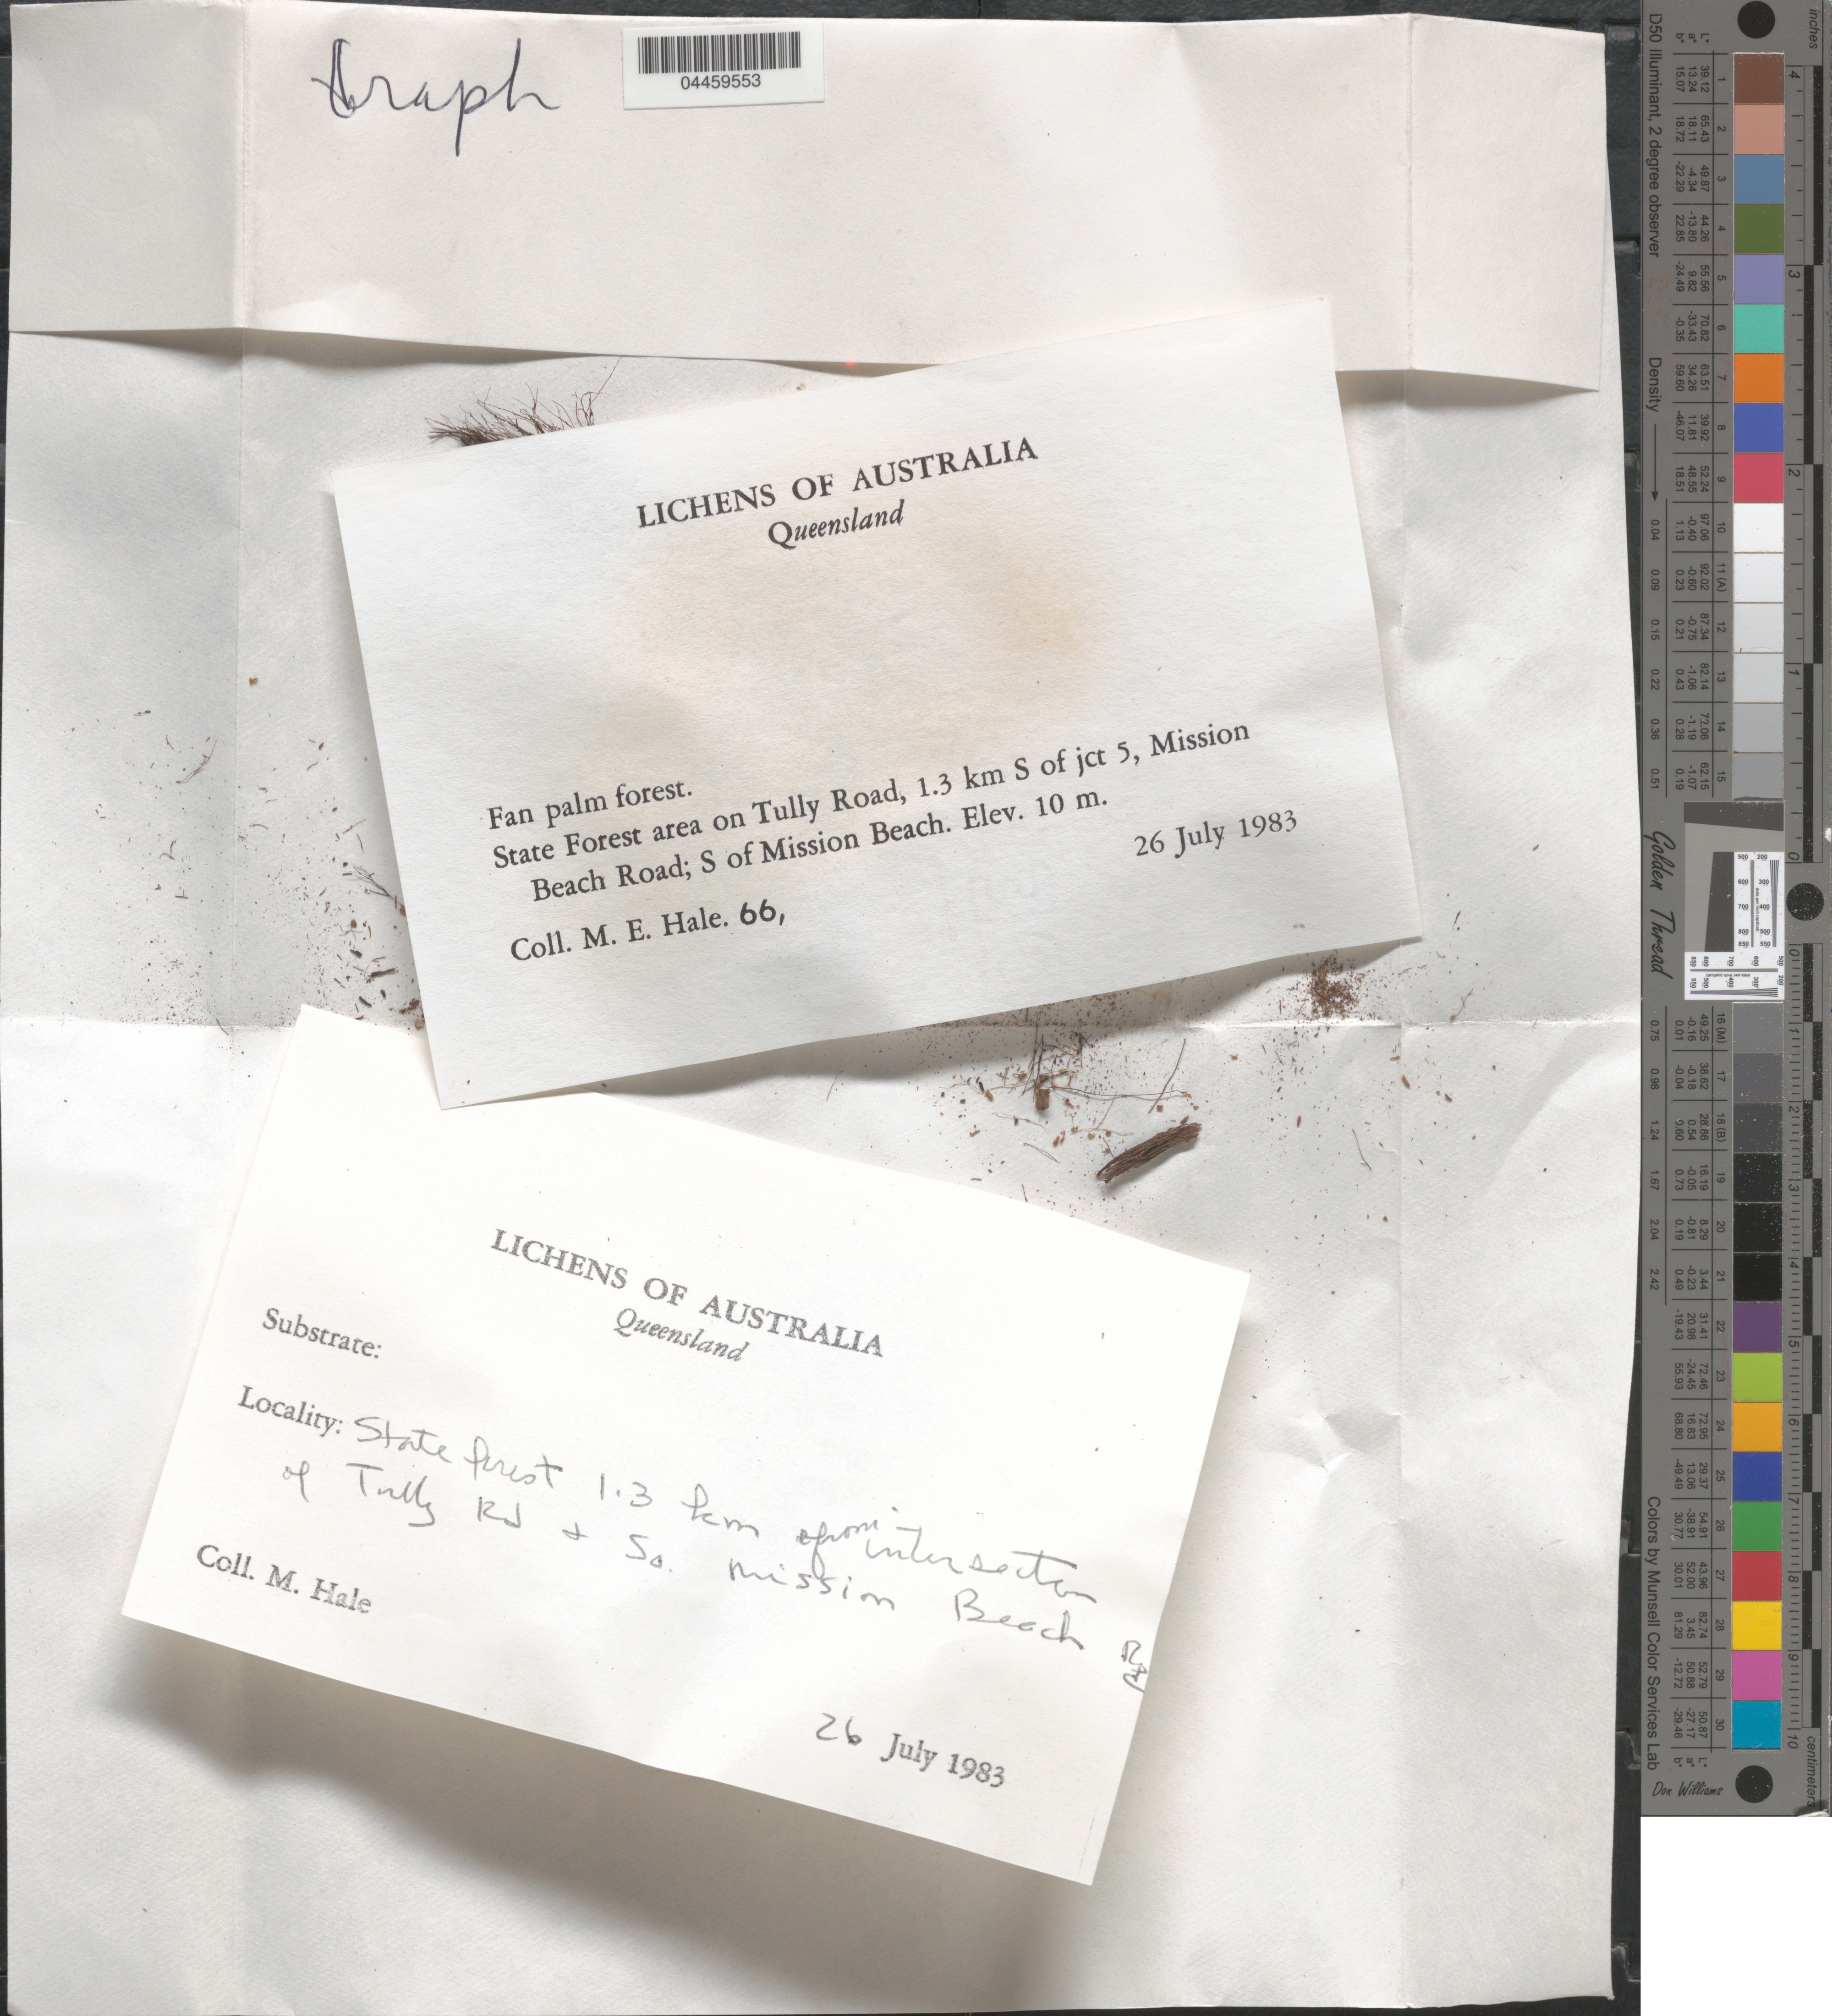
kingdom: Fungi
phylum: Ascomycota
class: Lecanoromycetes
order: Ostropales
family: Graphidaceae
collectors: M. Hale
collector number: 66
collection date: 1983-07-26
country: Australia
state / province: Queensland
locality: State Forest area on Tully Road, 1.3 km S of jct 5, Mission Beach Road; S of Mission Beach.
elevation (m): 10